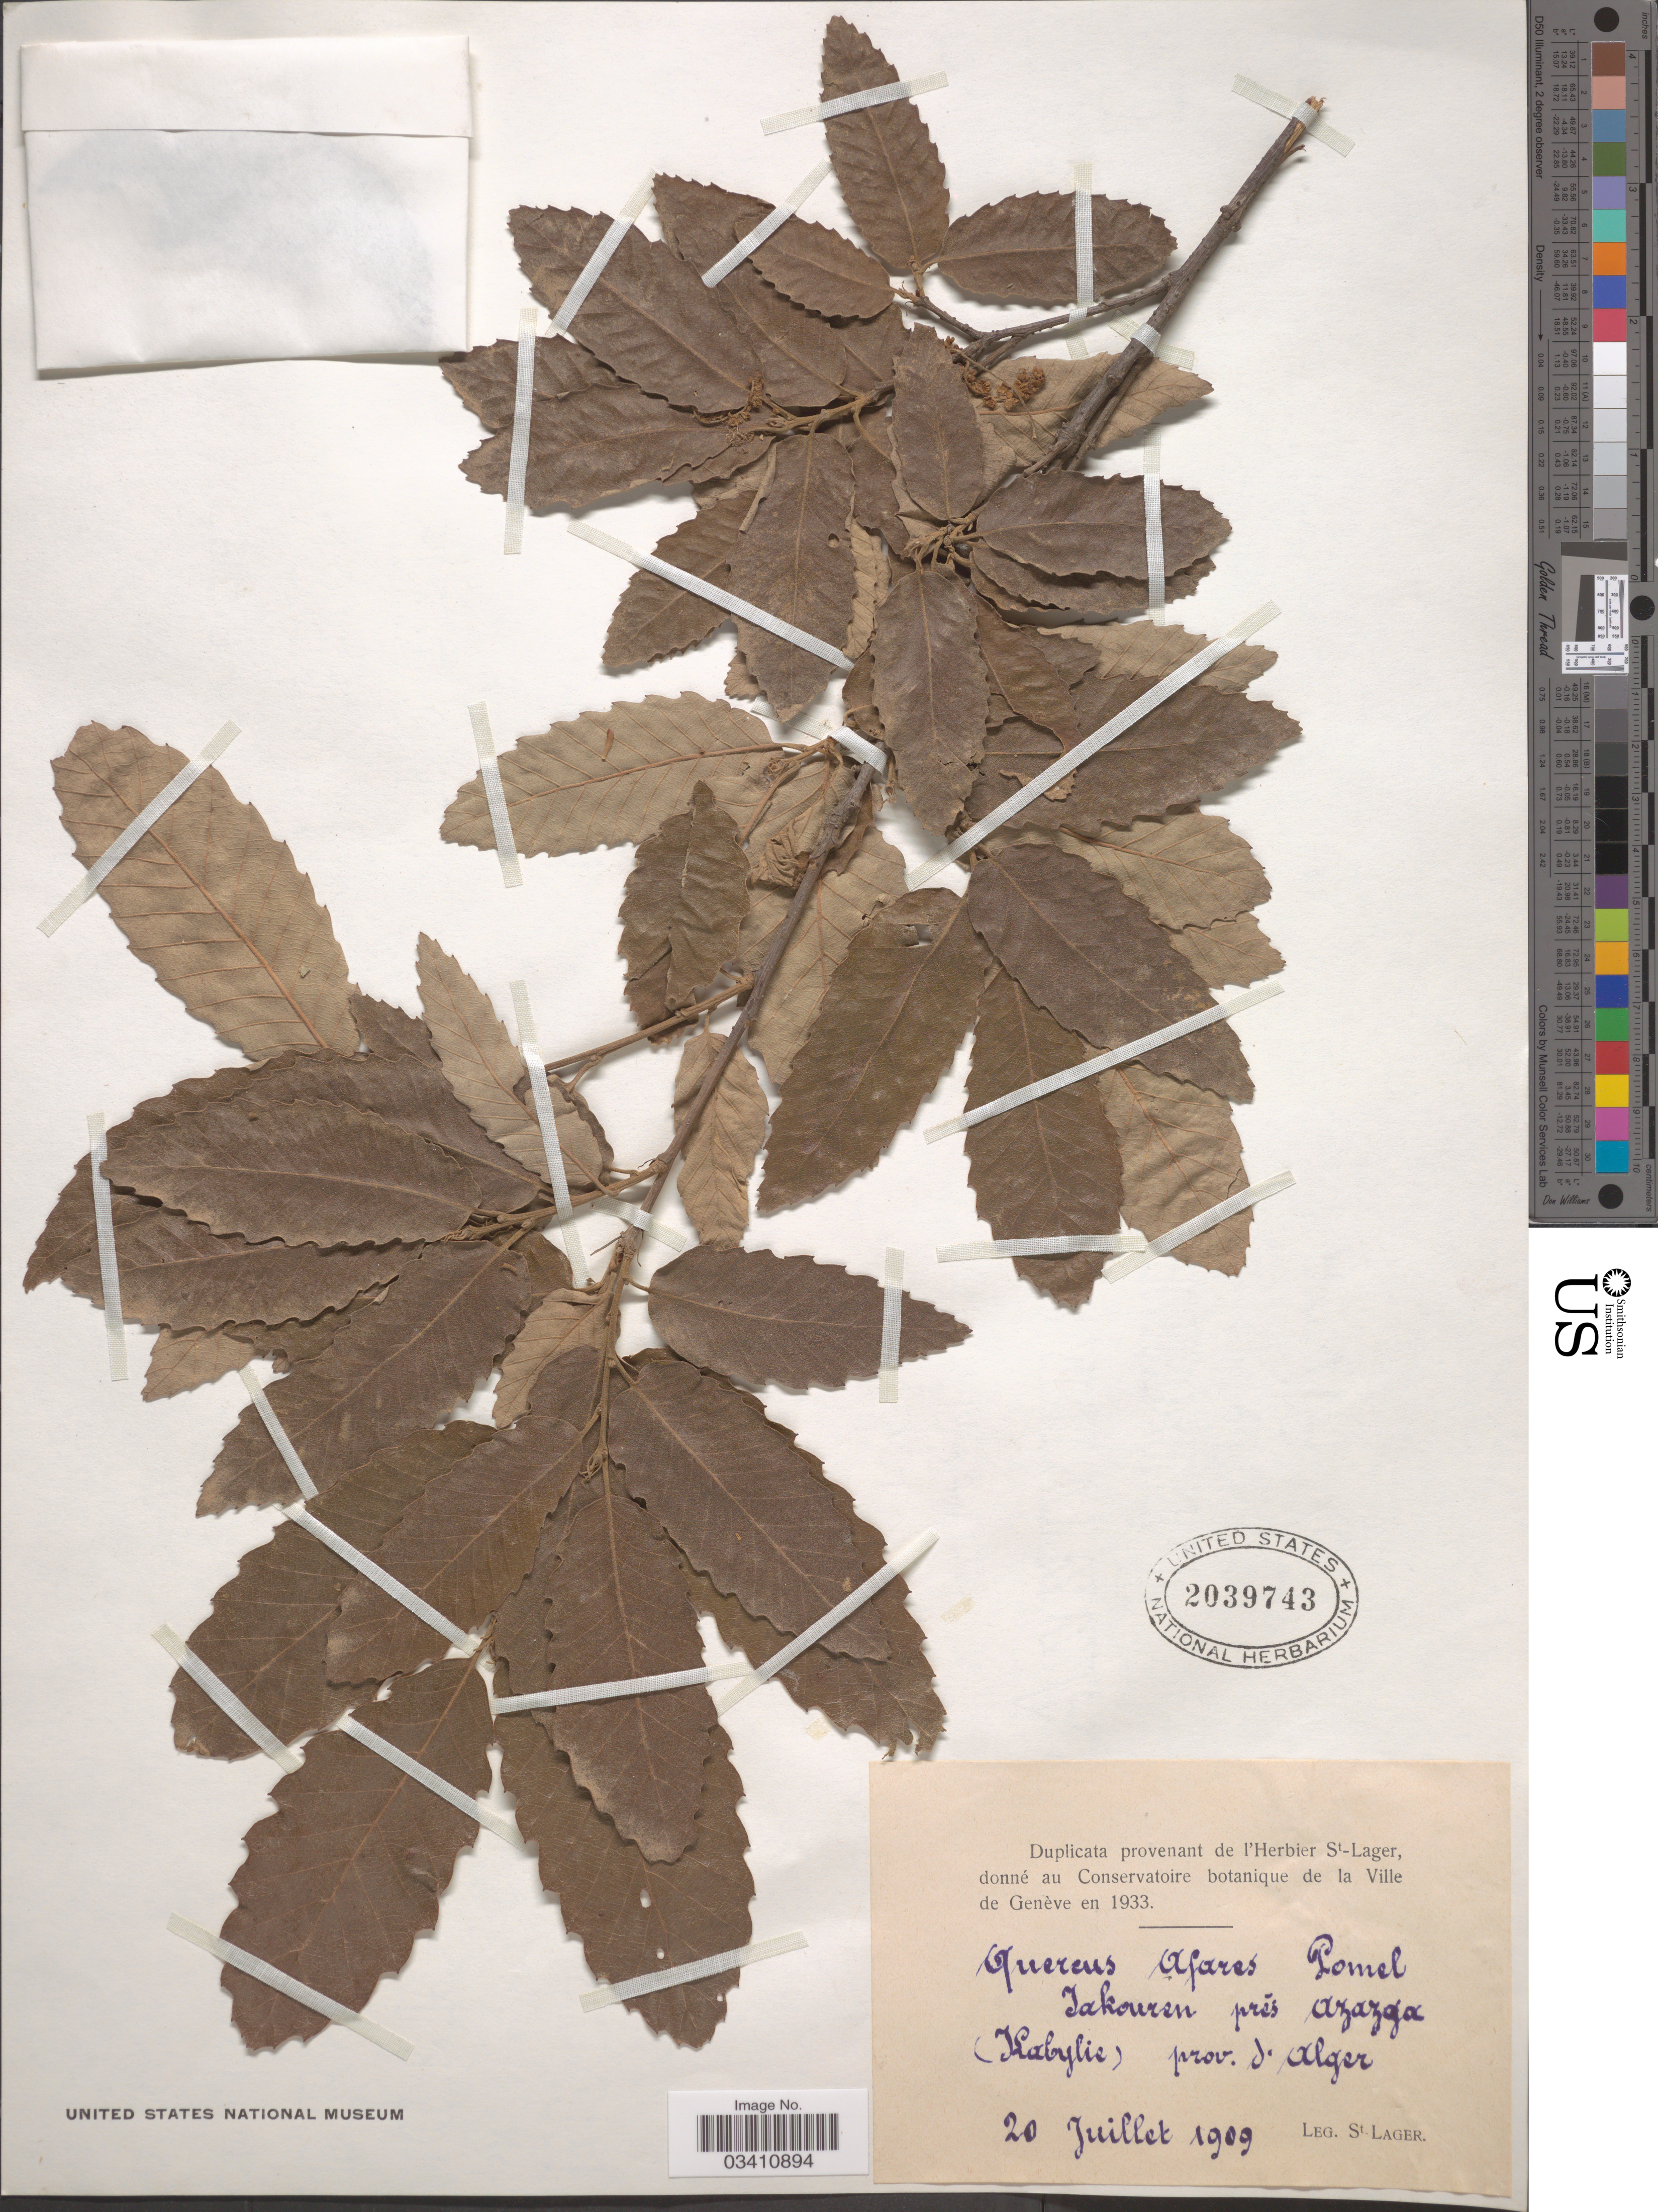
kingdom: Plantae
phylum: Tracheophyta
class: Magnoliopsida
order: Fagales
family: Fagaceae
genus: Quercus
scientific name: Quercus afares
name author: Pomel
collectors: -. St. Lager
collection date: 1909-07-20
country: Switzerland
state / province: Genève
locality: (Habylie) prov. J. Alger.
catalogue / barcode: US 2039743